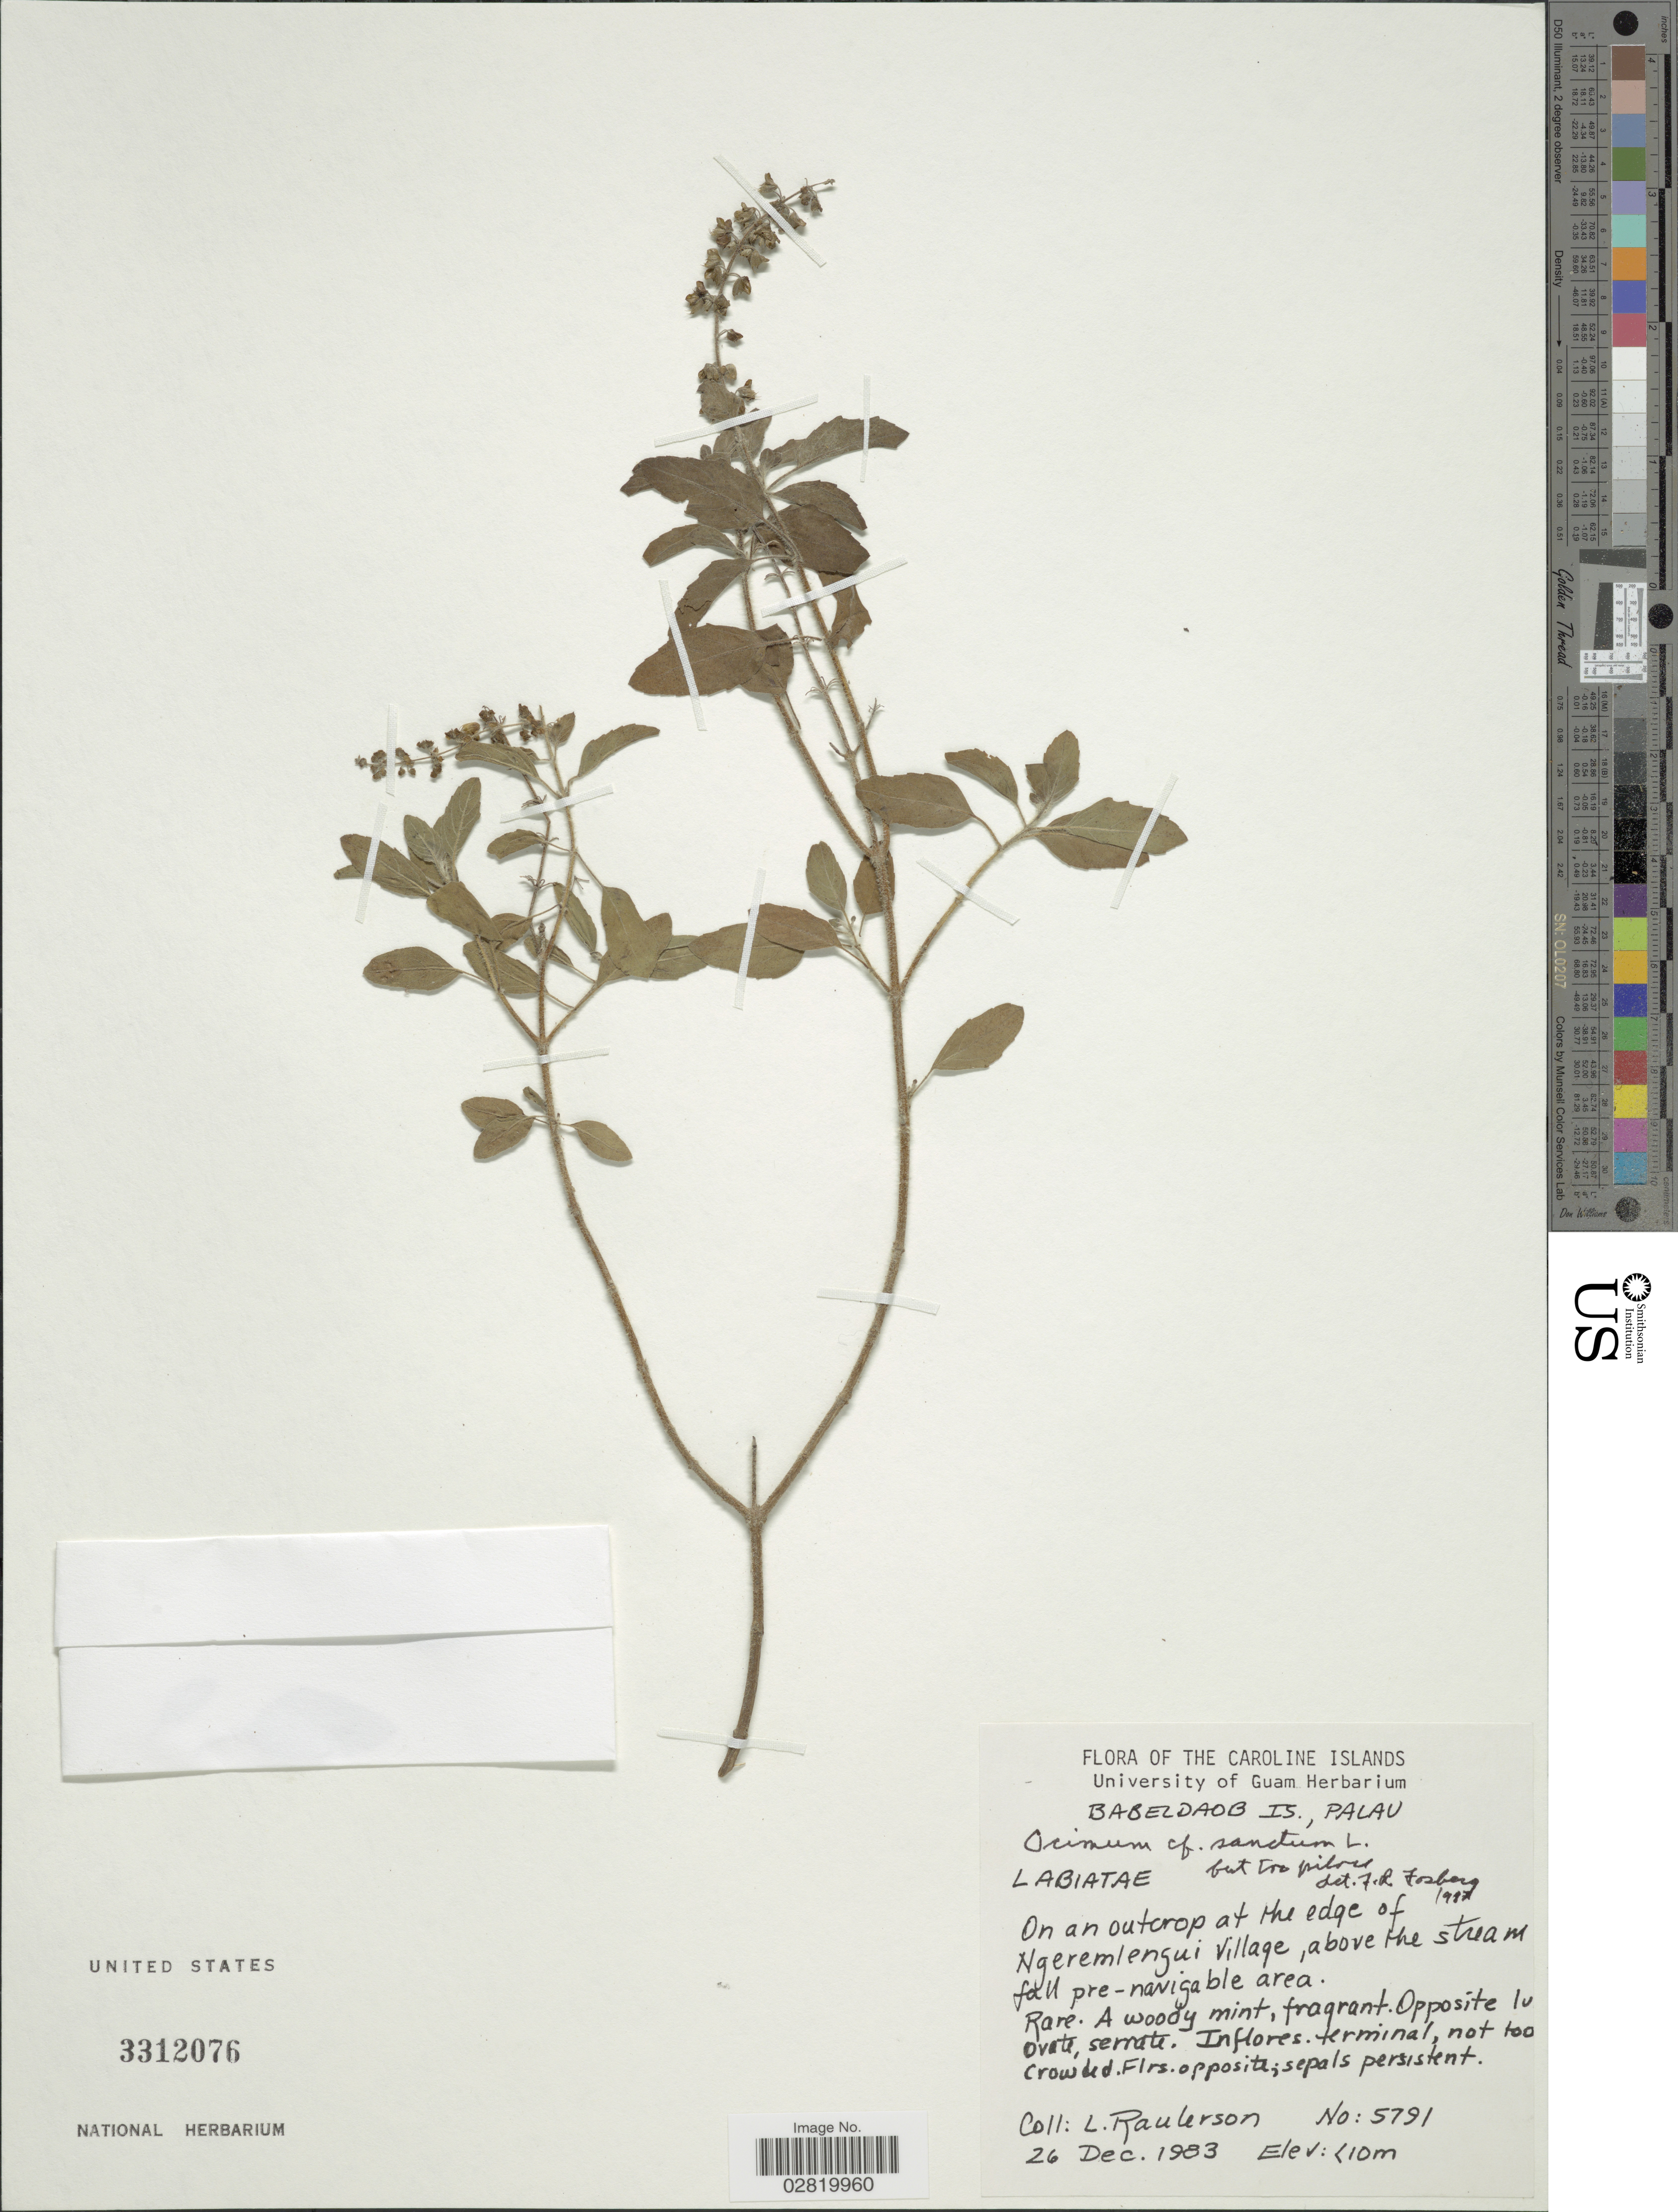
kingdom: Plantae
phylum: Tracheophyta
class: Magnoliopsida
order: Lamiales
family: Lamiaceae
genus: Ocimum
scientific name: Ocimum tenuiflorum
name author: L.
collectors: L. Raulerson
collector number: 5791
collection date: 1983-12-26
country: Palau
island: Babeldaob [Babelthuap]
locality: The Caroline Islands, Babeldaob Is., Palau, at the edge of Ngeremlengui Village, above the stream fall pre-navigable area.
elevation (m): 10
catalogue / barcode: US 3312076